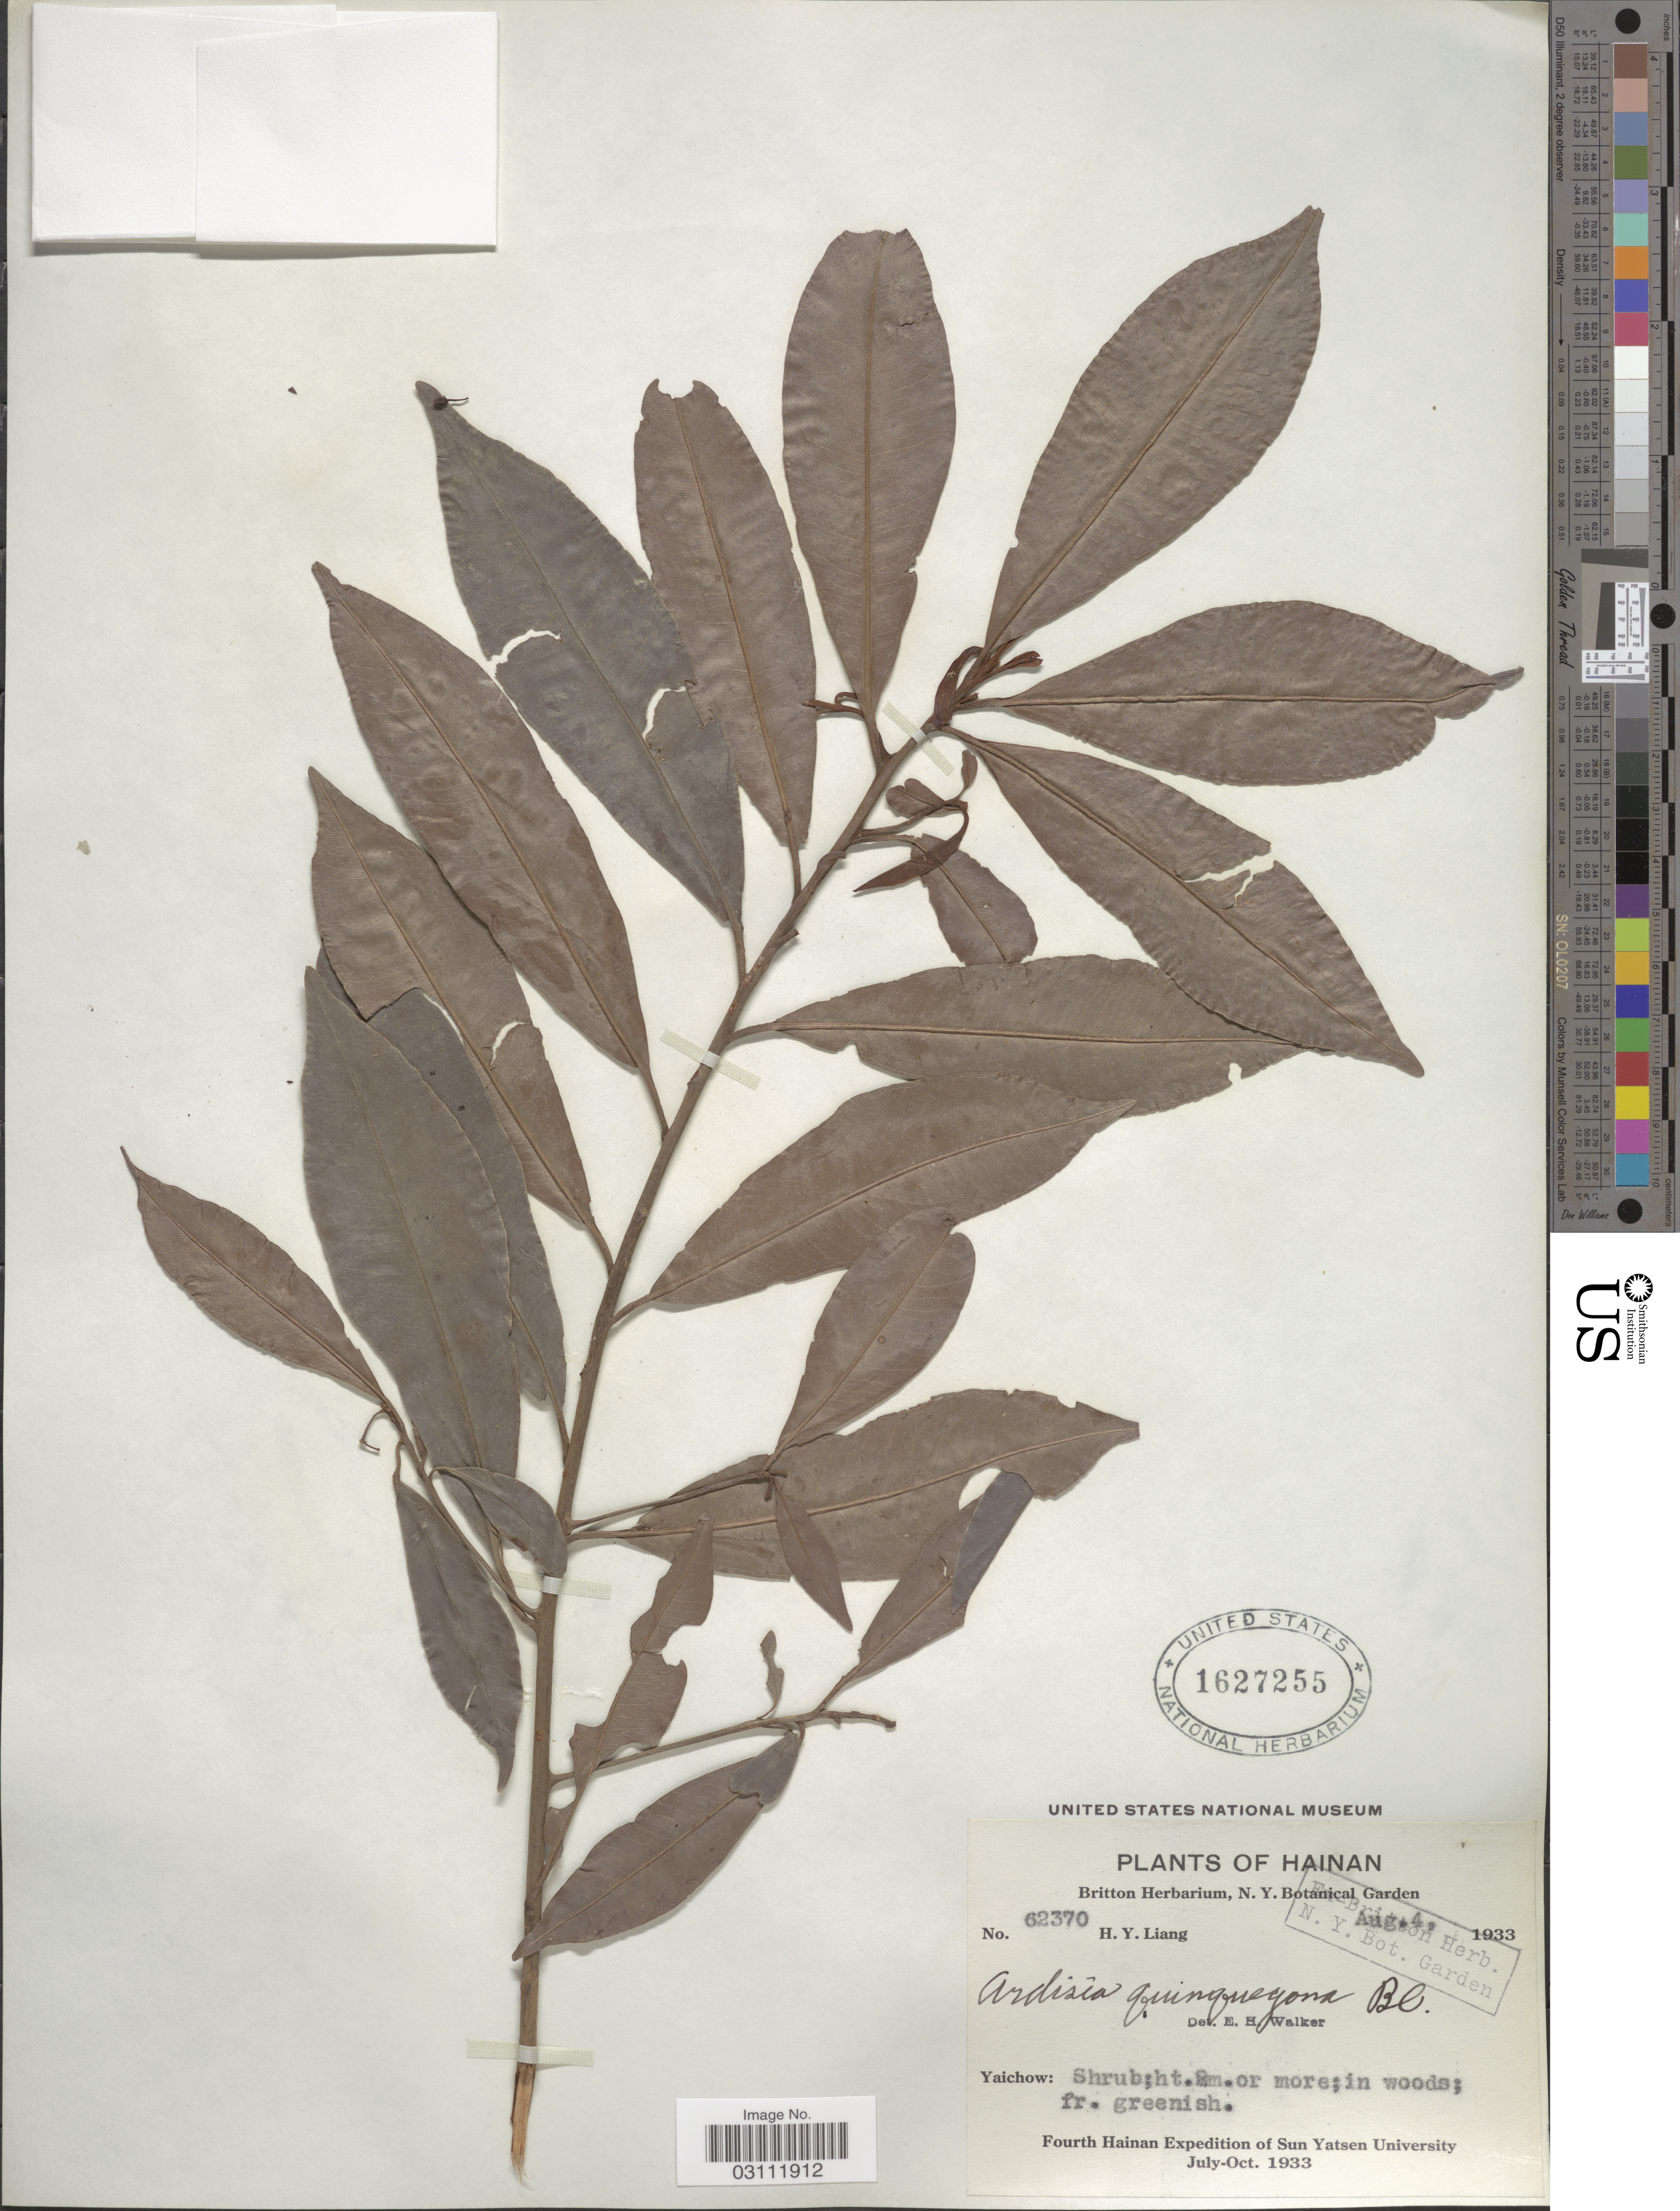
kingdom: Plantae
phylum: Tracheophyta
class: Magnoliopsida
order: Ericales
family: Primulaceae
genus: Ardisia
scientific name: Ardisia quinquegona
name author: Blume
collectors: H. Y. Liang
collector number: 62370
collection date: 1933-08-04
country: China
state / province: Hainan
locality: Yaichow.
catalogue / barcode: US 1627255